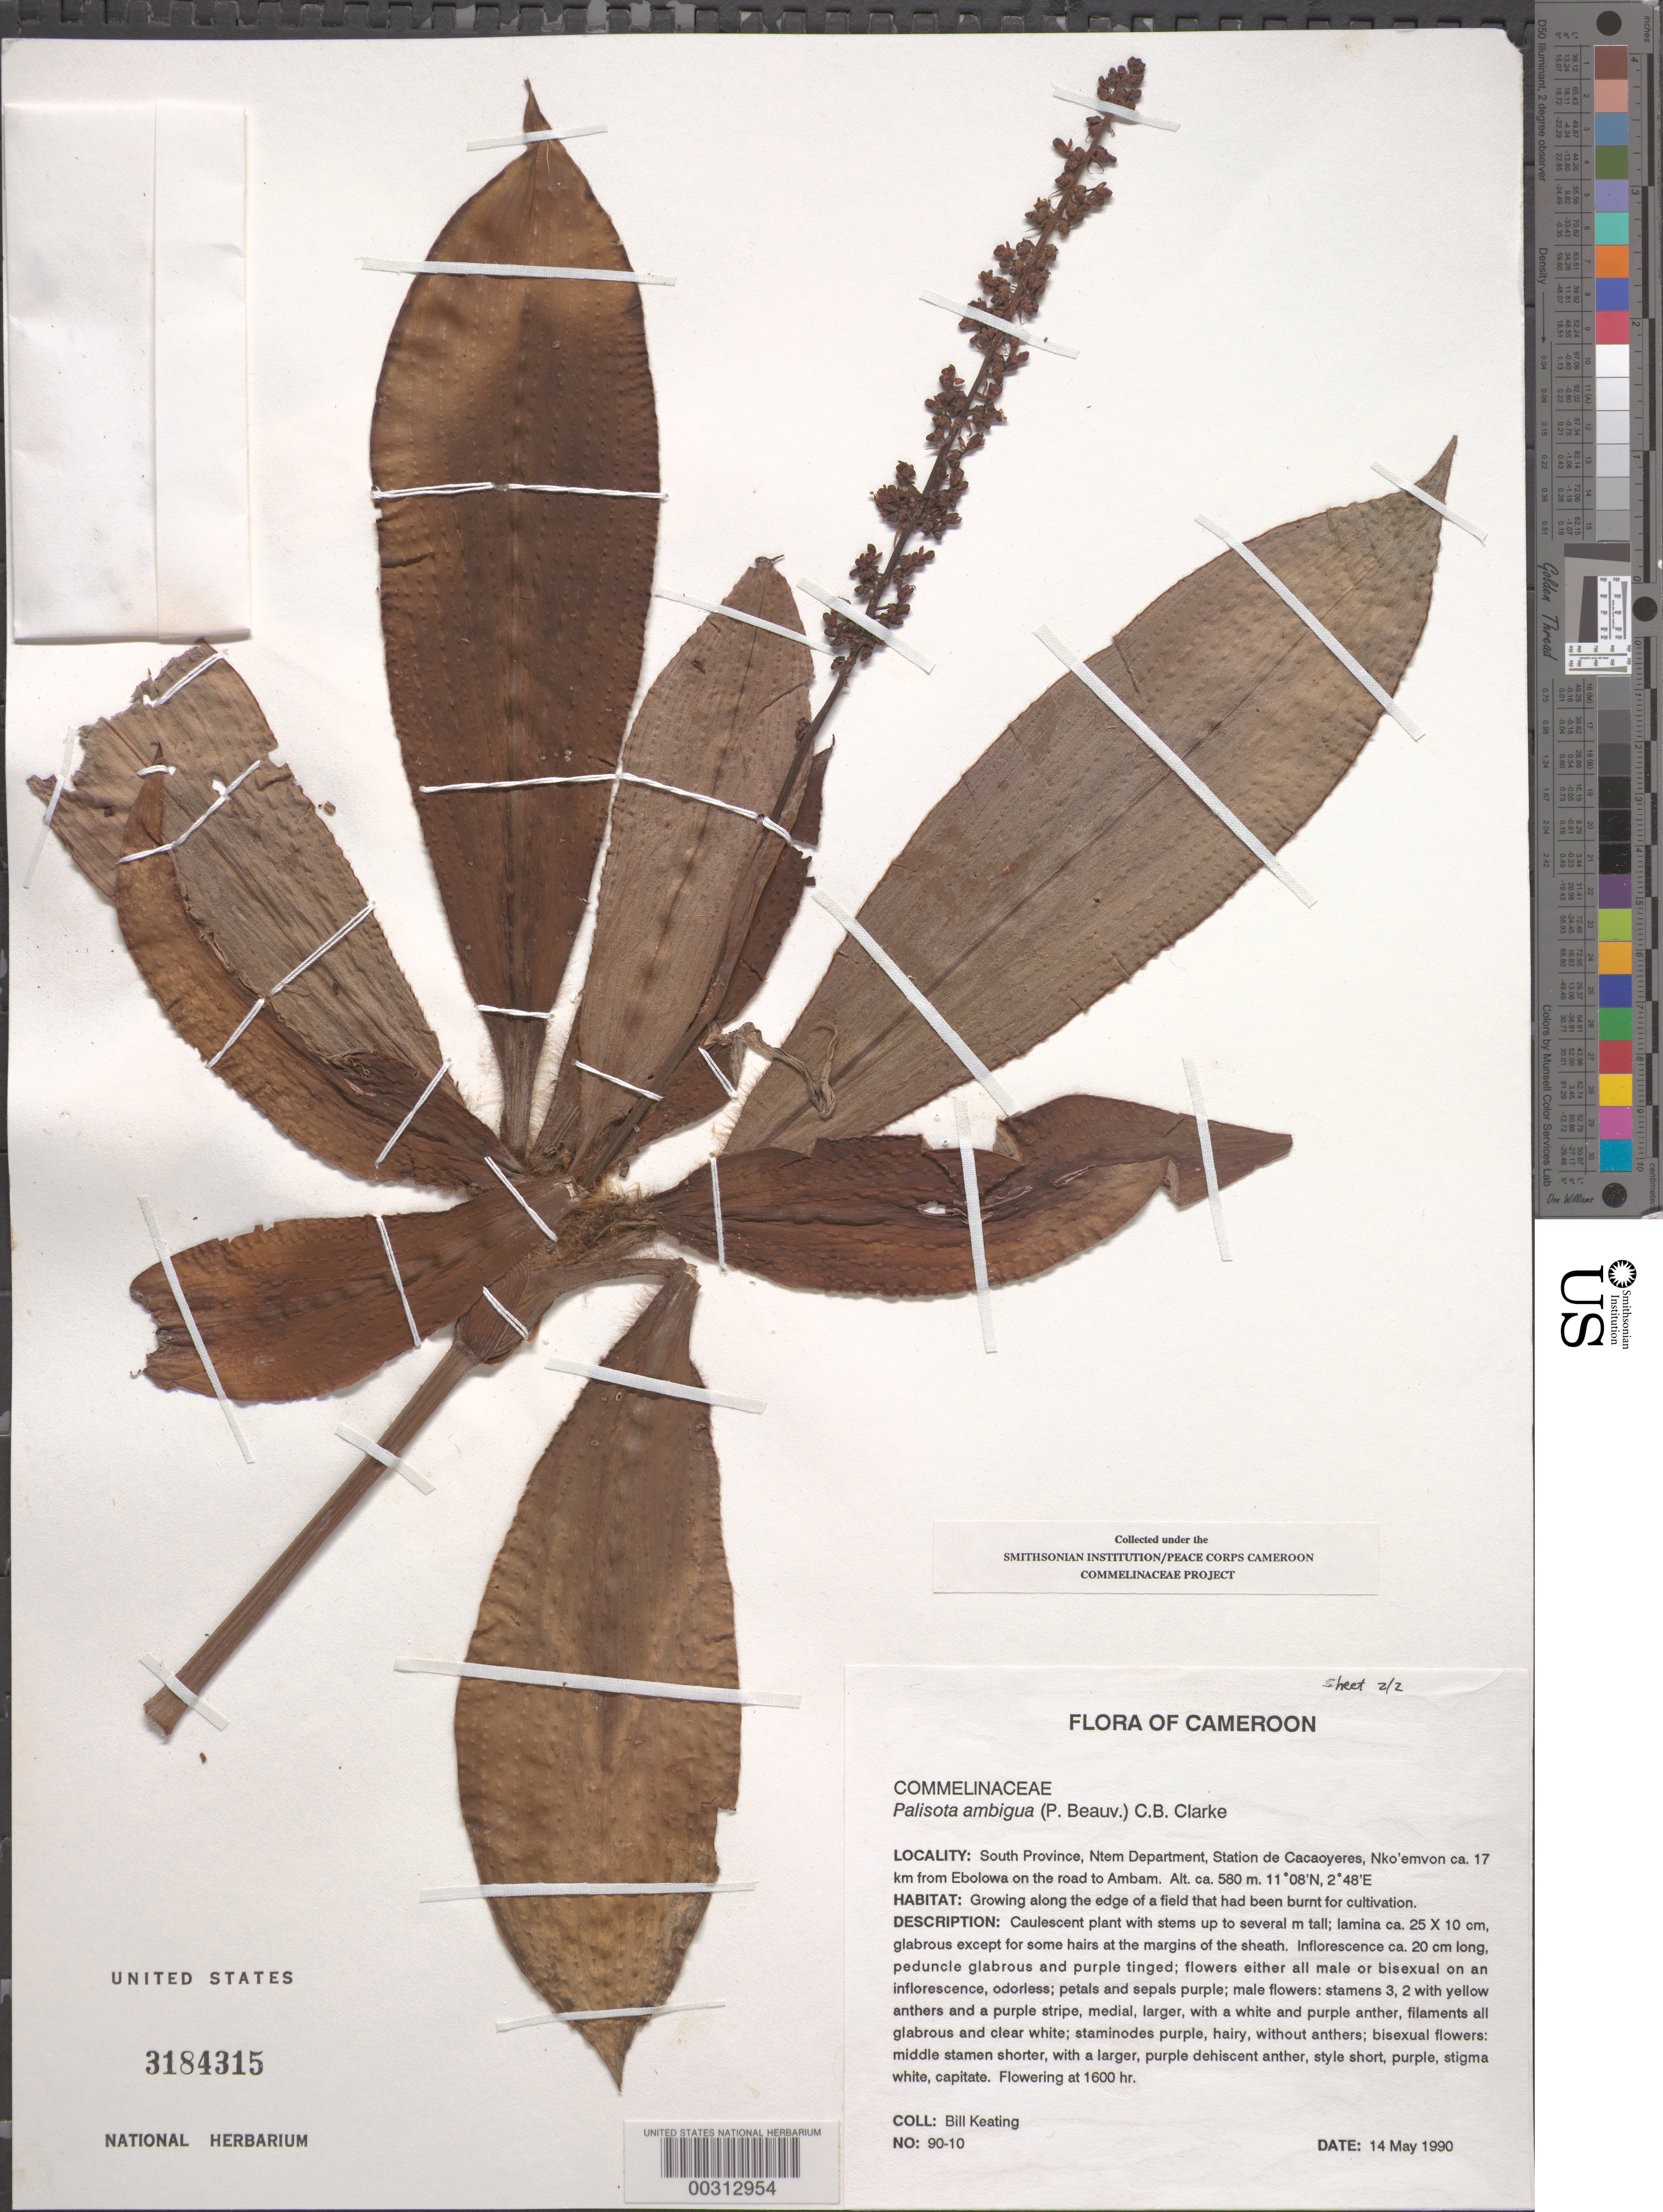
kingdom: Plantae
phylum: Tracheophyta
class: Liliopsida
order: Commelinales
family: Commelinaceae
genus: Palisota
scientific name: Palisota ambigua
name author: (P. Beauv.) C.B. Clarke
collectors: B. Keating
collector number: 90-10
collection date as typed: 14 May 1990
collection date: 1990-05-14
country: Cameroon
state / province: Sud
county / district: Ntem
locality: Station de cacaoyeres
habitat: Growing along edge of field that had been burnt for cultivation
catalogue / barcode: US 3184315